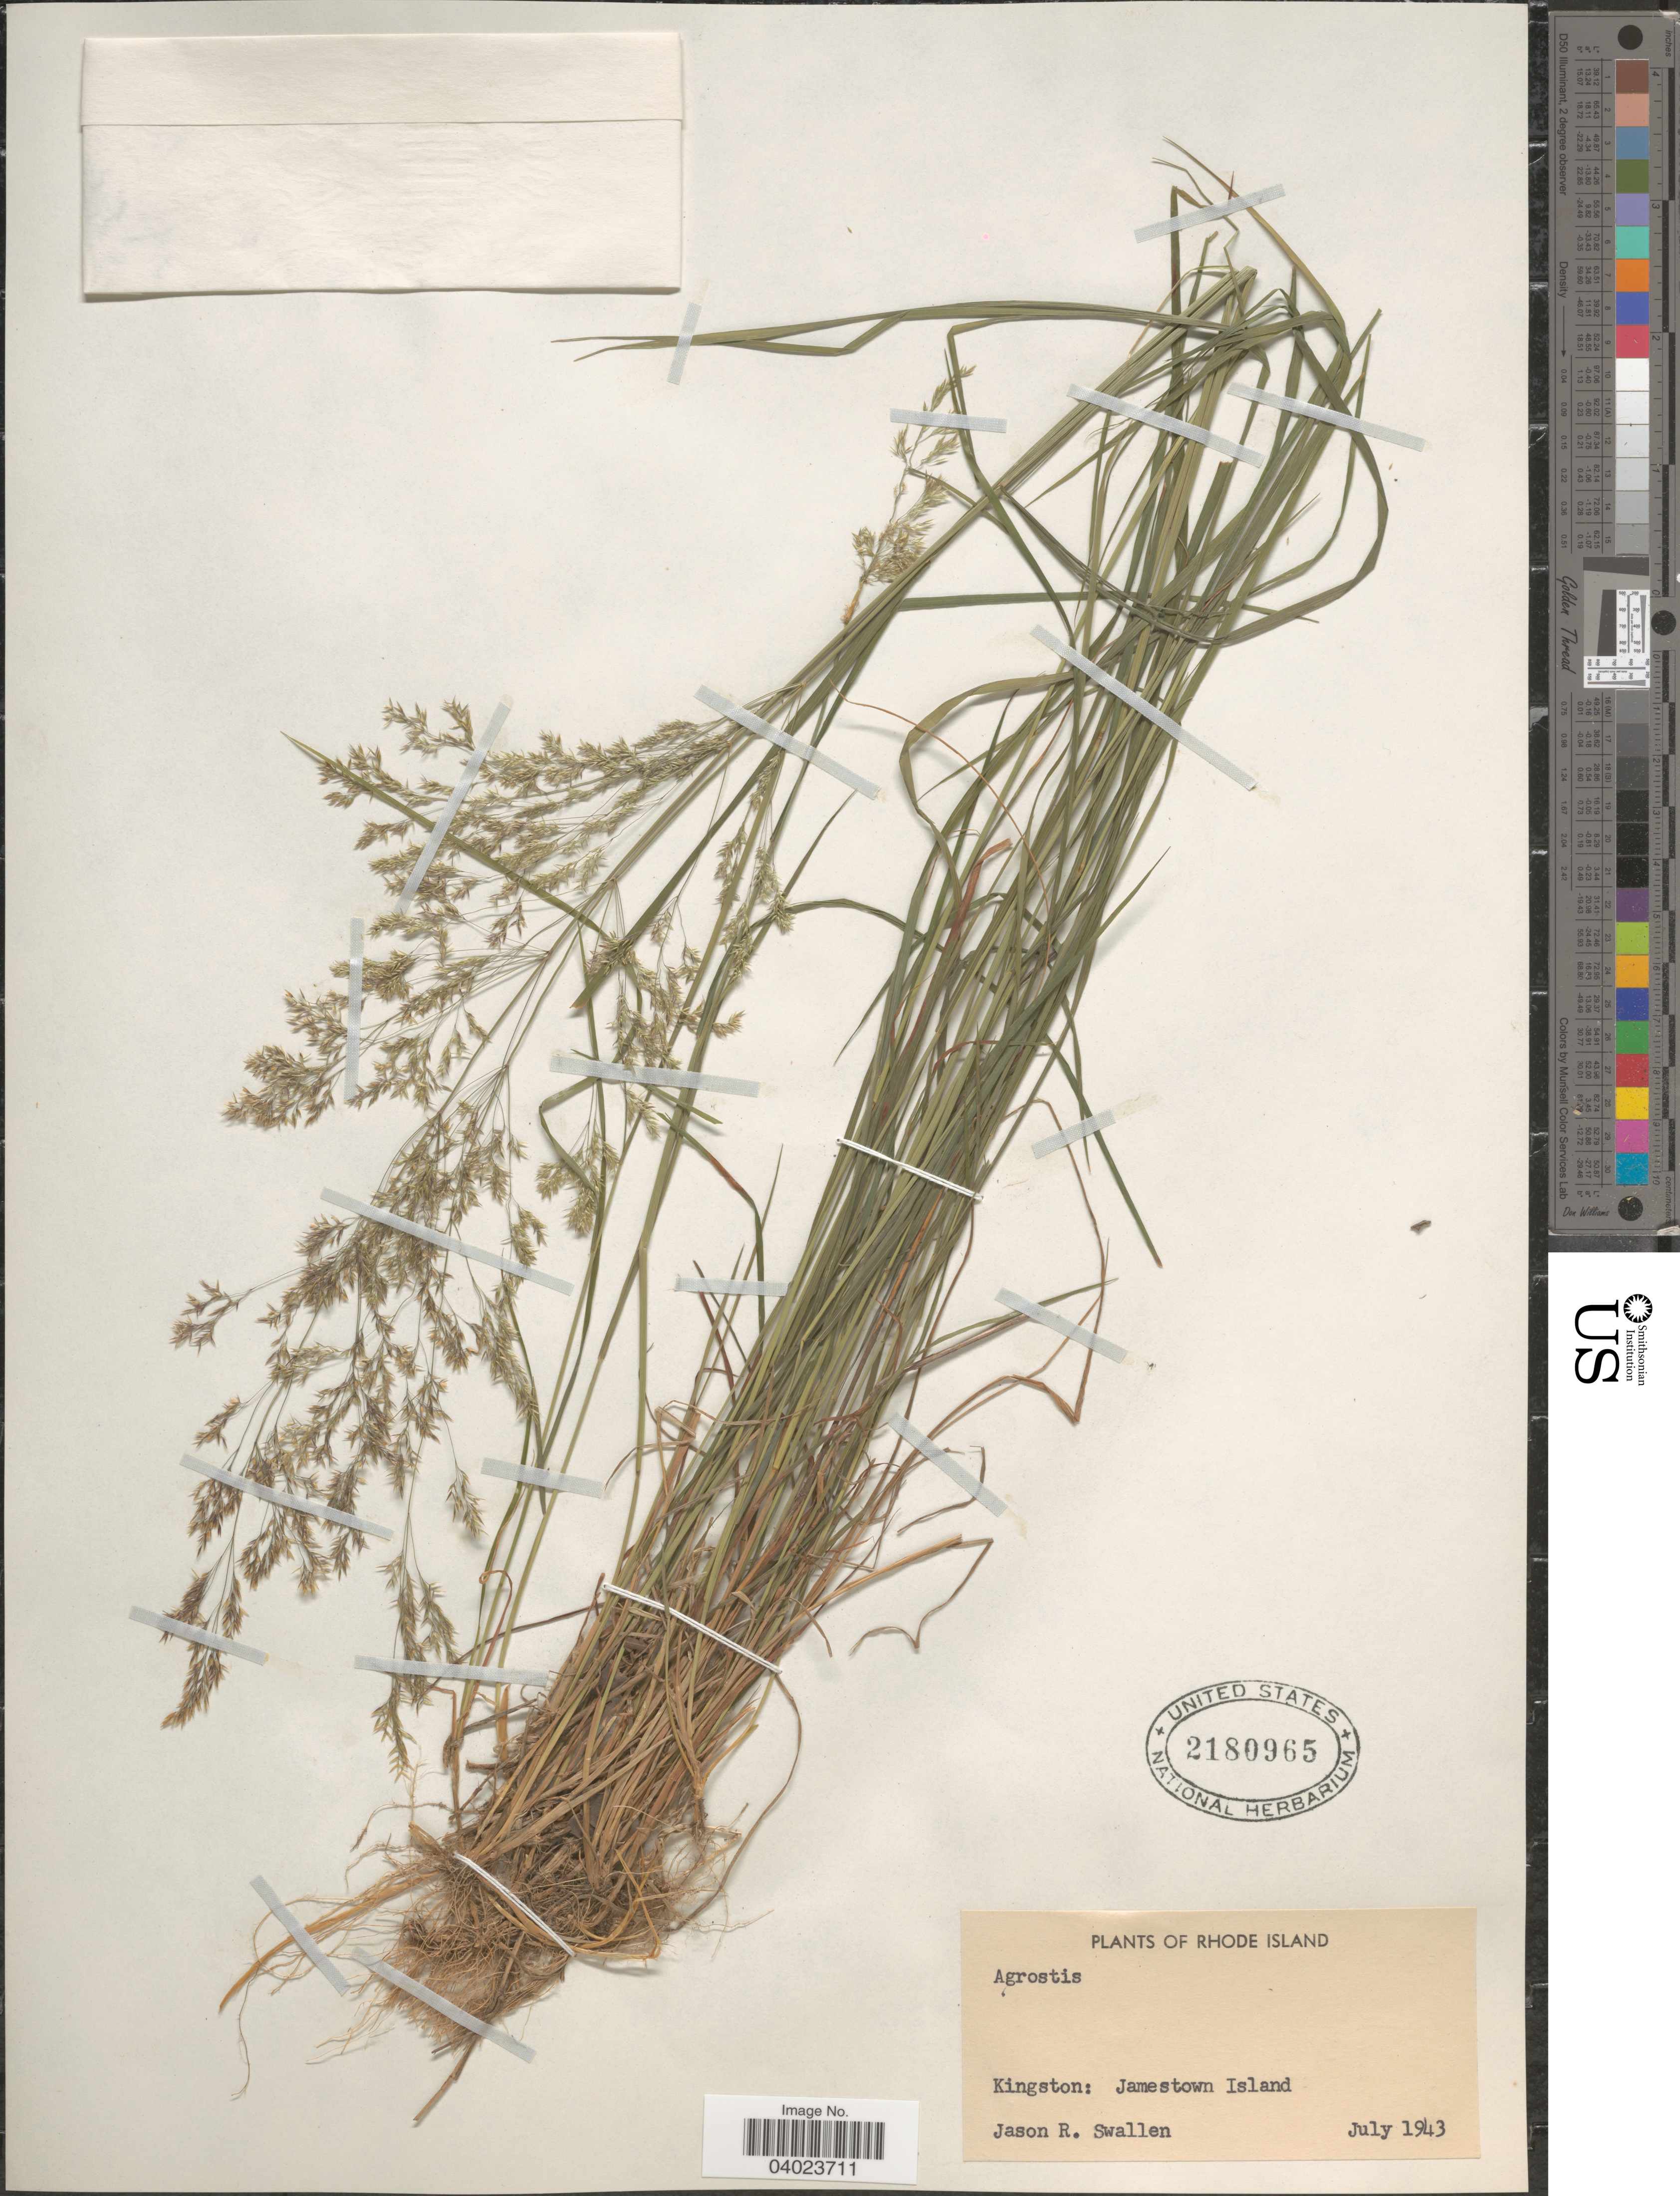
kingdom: Plantae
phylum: Tracheophyta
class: Liliopsida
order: Poales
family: Poaceae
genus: Agrostis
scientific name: Agrostis sp.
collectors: J. R. Swallen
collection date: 1943-07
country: United States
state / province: Rhode Island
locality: Kingston: Jamestown Island.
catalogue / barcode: US 2180965